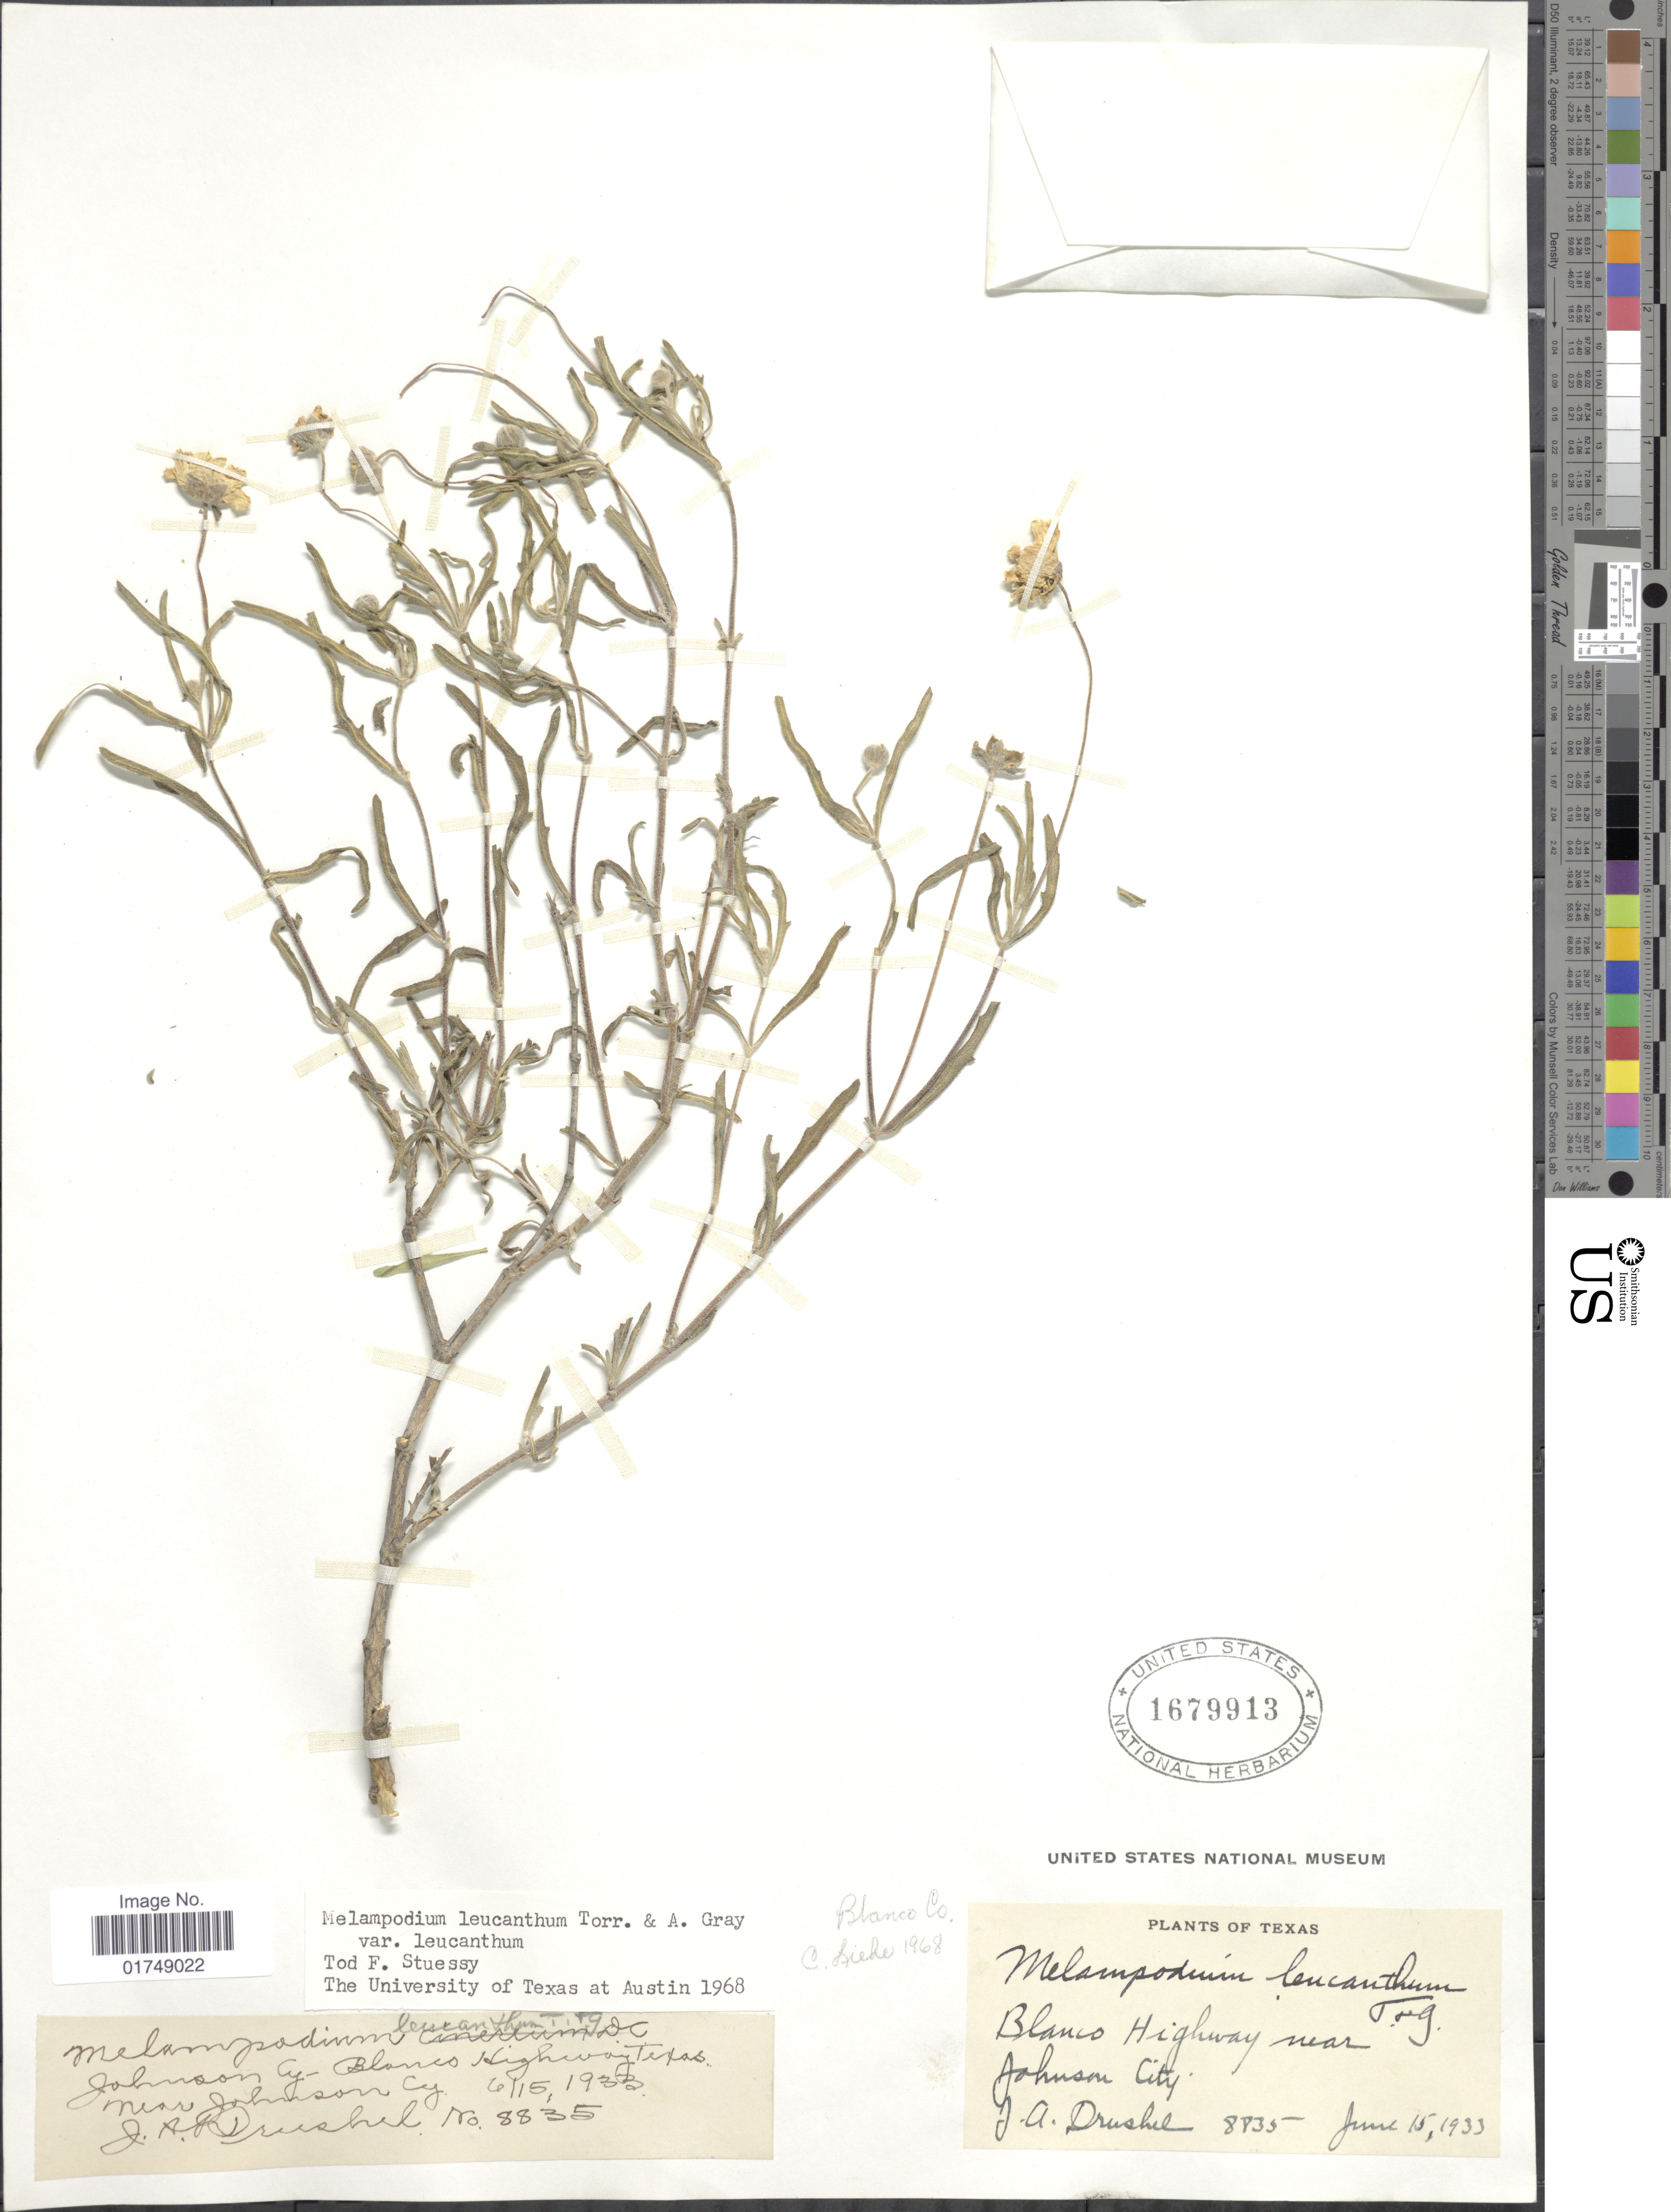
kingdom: Plantae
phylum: Tracheophyta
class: Magnoliopsida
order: Asterales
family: Asteraceae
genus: Melampodium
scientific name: Melampodium leucanthum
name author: Torr. & A. Gray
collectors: J. A. Drushel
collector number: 8835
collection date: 1933-06-15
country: United States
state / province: Texas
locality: Blanco Highway near Johnson City. Blanco Co.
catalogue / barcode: US 1679913